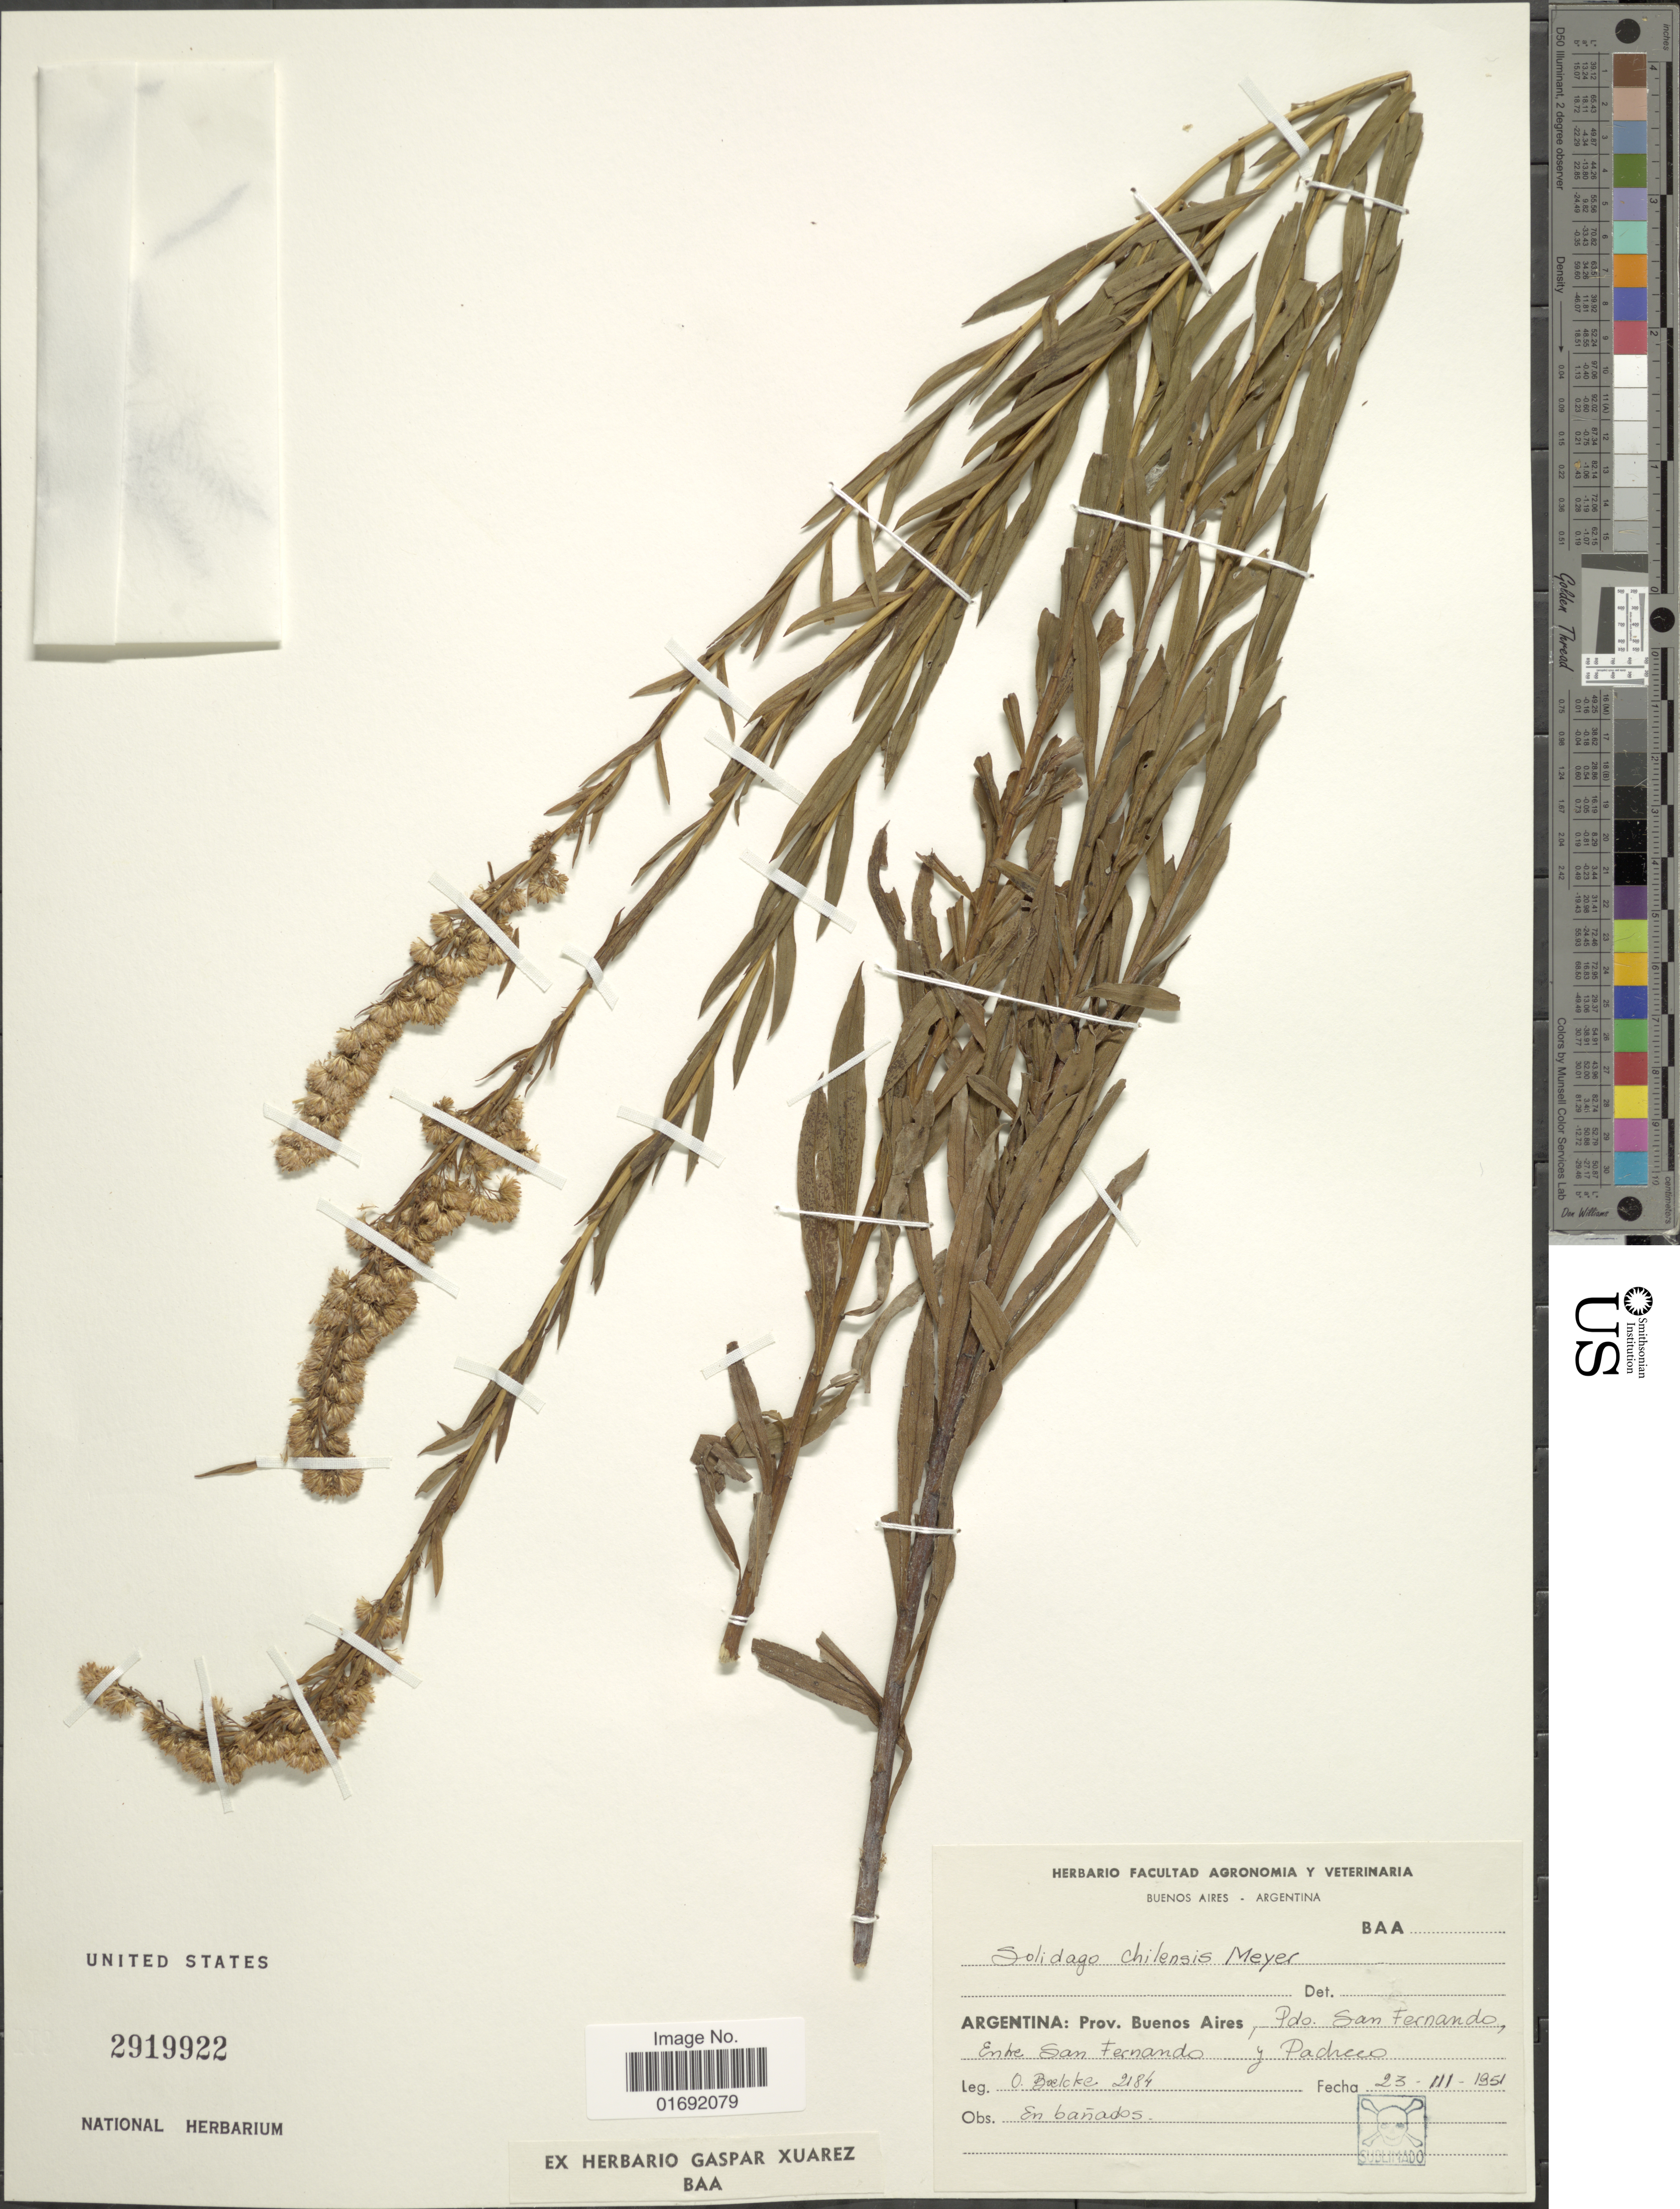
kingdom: Plantae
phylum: Tracheophyta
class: Magnoliopsida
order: Asterales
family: Asteraceae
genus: Solidago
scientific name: Solidago chilensis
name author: Meyen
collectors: O. Boelcke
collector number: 2184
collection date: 1951-03-23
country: Argentina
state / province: Buenos Aires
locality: Pdo. San Fernando, entre San Fernando y Padreco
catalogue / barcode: US 2919922